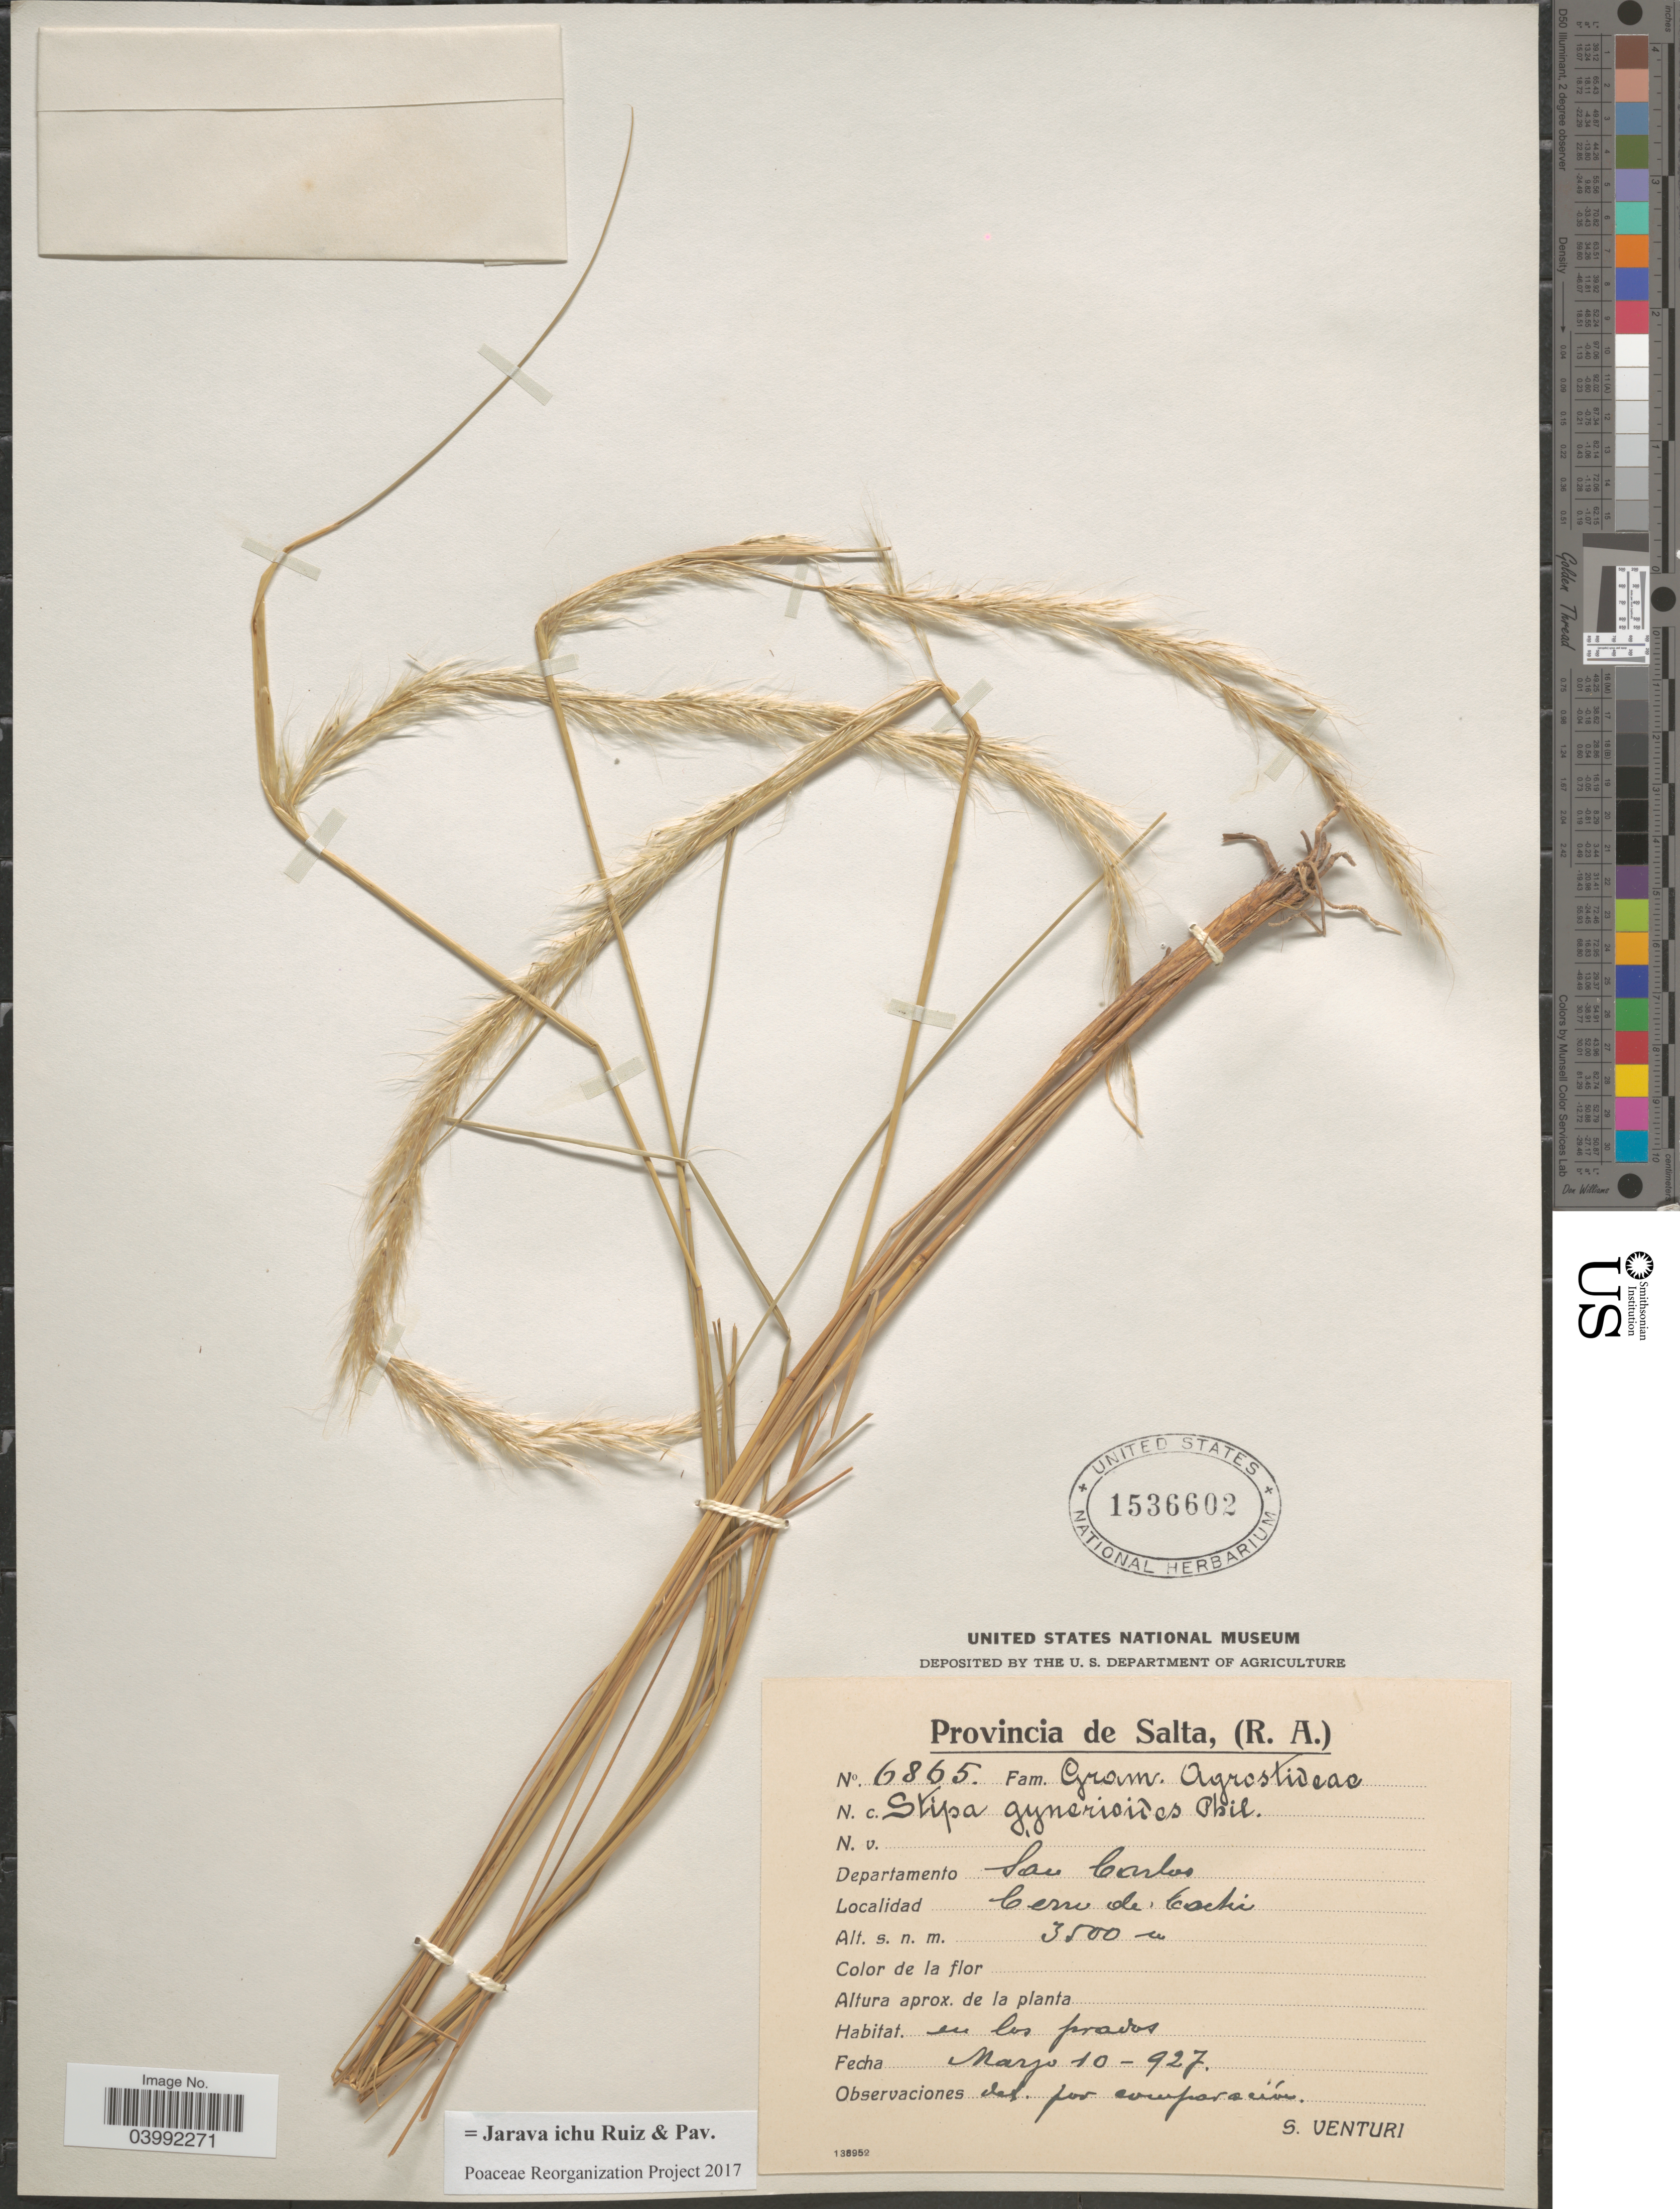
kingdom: Plantae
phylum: Tracheophyta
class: Liliopsida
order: Poales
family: Poaceae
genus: Jarava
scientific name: Jarava ichu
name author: Ruiz & Pav.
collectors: S. Venturi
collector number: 6865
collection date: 1927-03-10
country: Argentina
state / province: Salta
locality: Departamento San Carlos. Cerro de Cachi.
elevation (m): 3500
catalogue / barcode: US 1536602